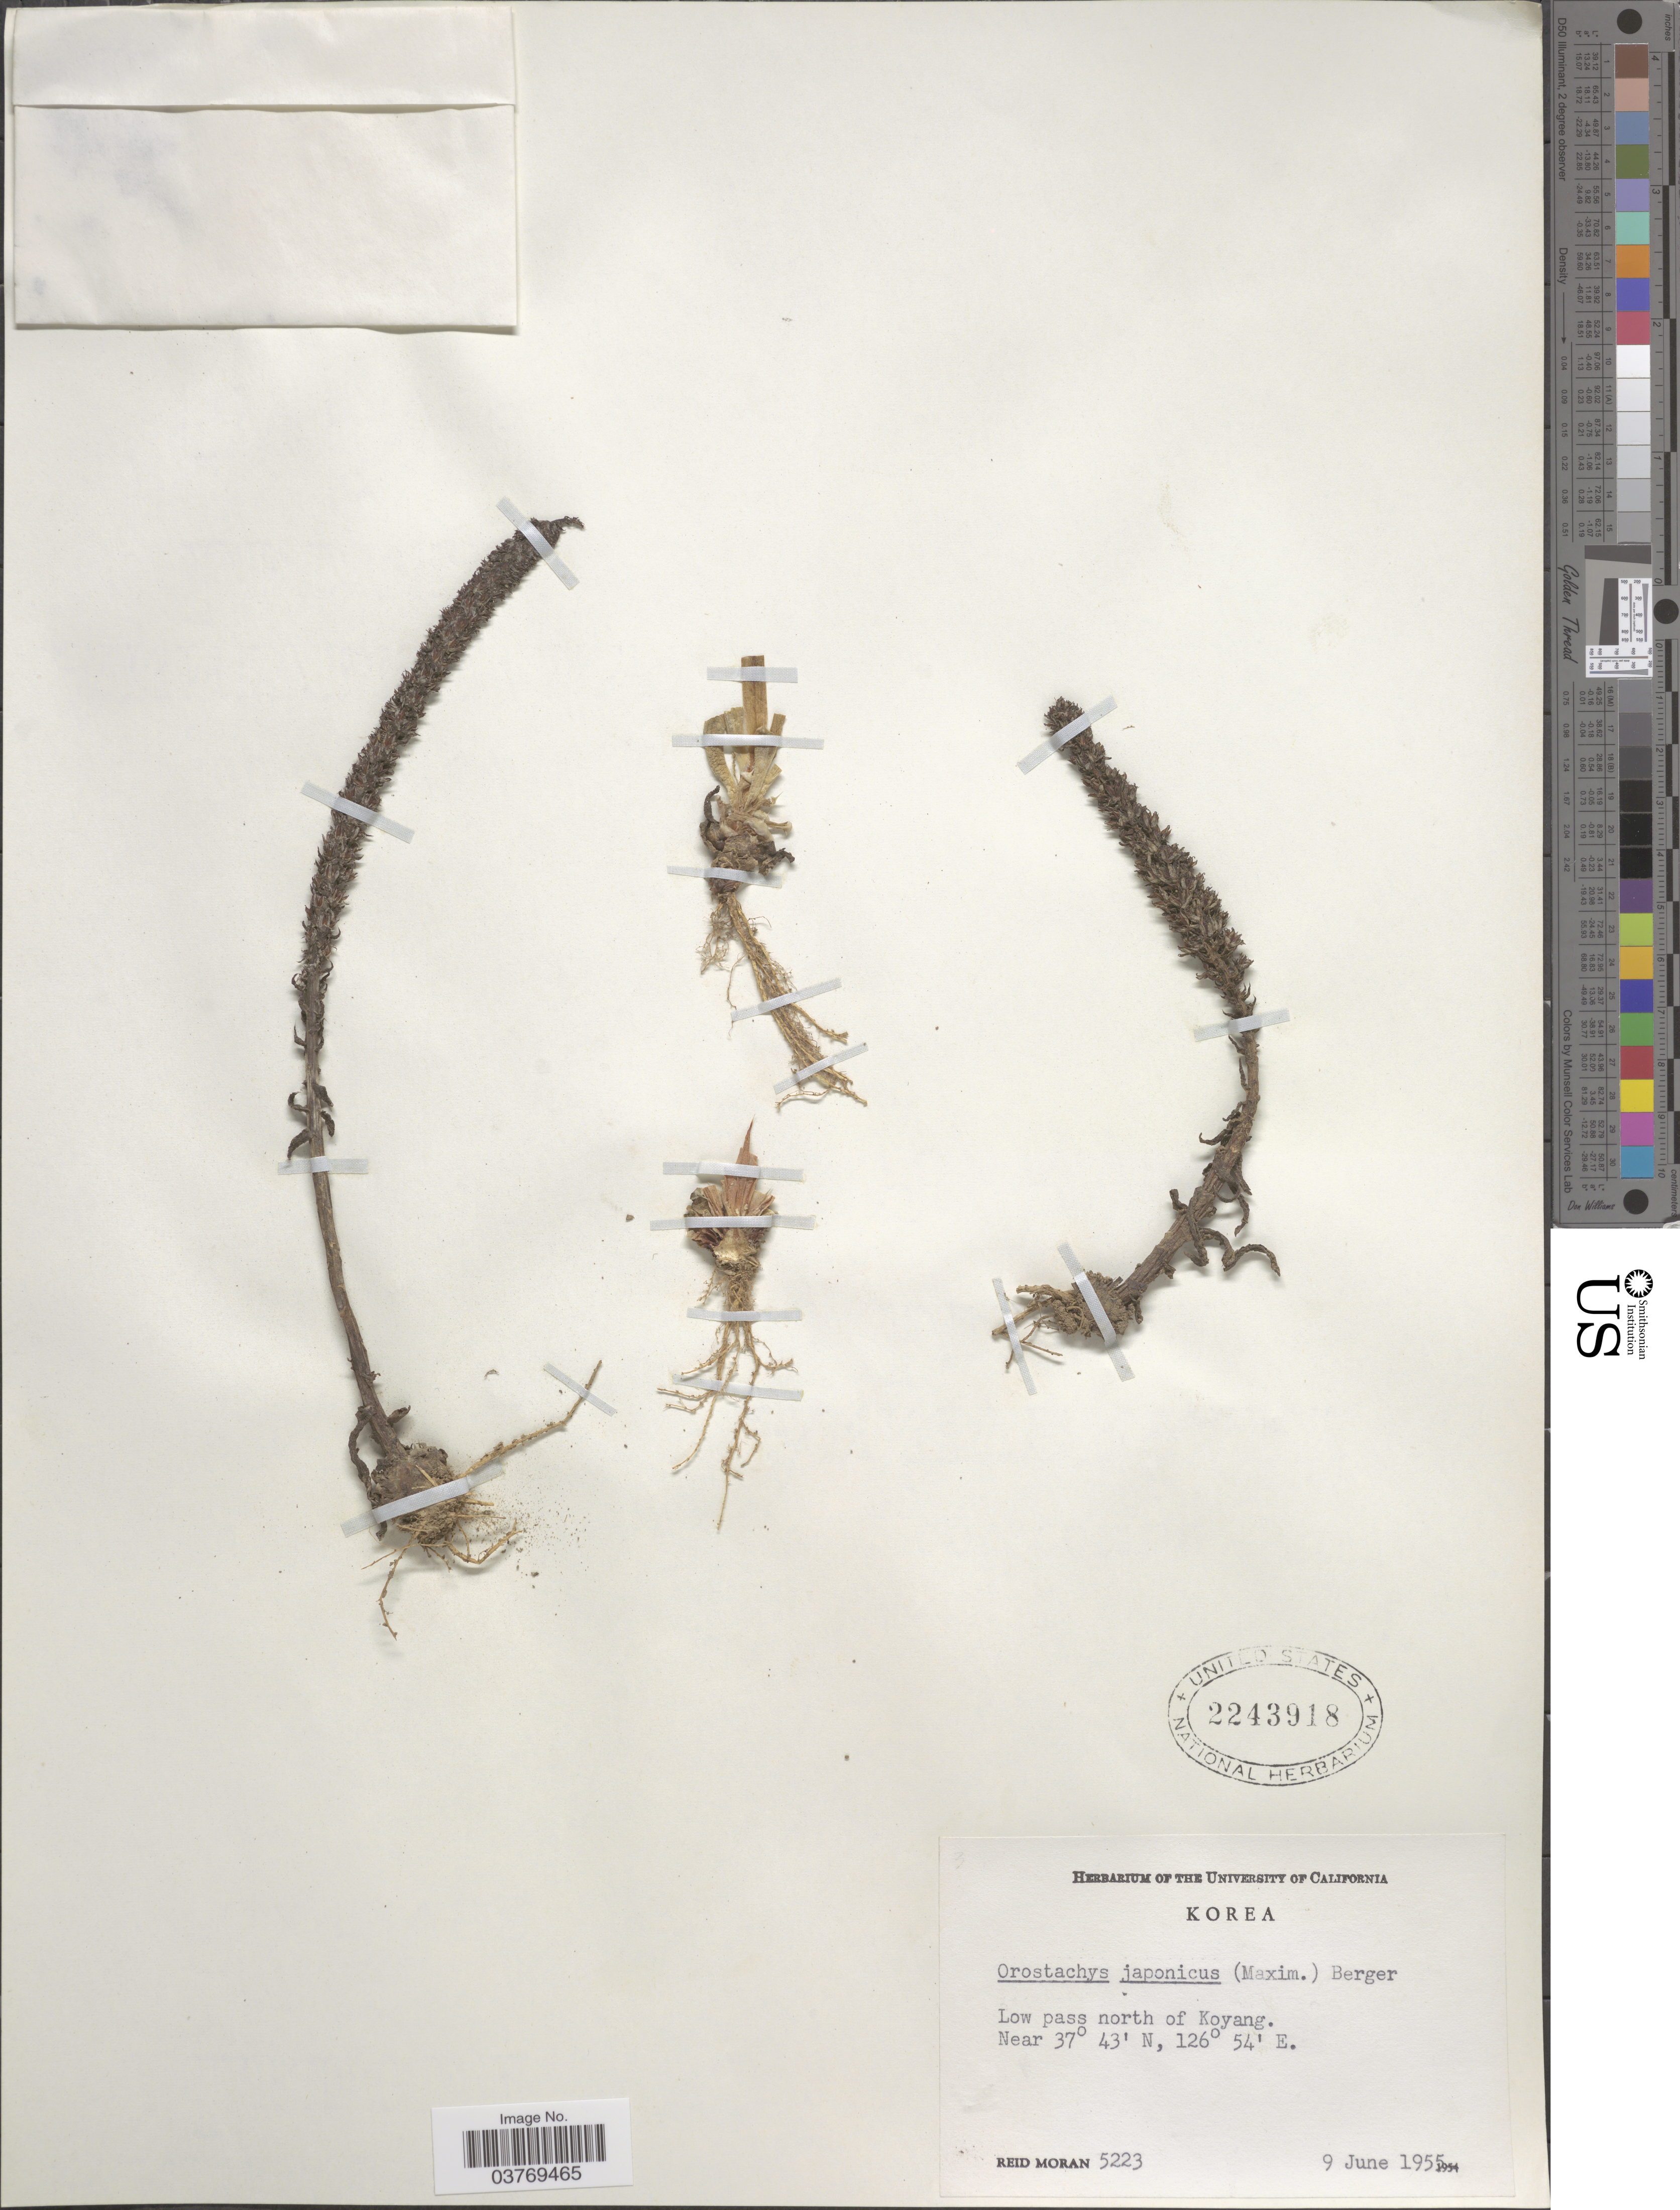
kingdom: Plantae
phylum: Tracheophyta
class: Magnoliopsida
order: Saxifragales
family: Crassulaceae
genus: Orostachys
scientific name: Orostachys japonica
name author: (Maxim.) A. Berger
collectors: R. V. Moran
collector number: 5223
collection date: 1955-06-09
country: South Korea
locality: Low pass north of Koyang.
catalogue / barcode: US 2243918